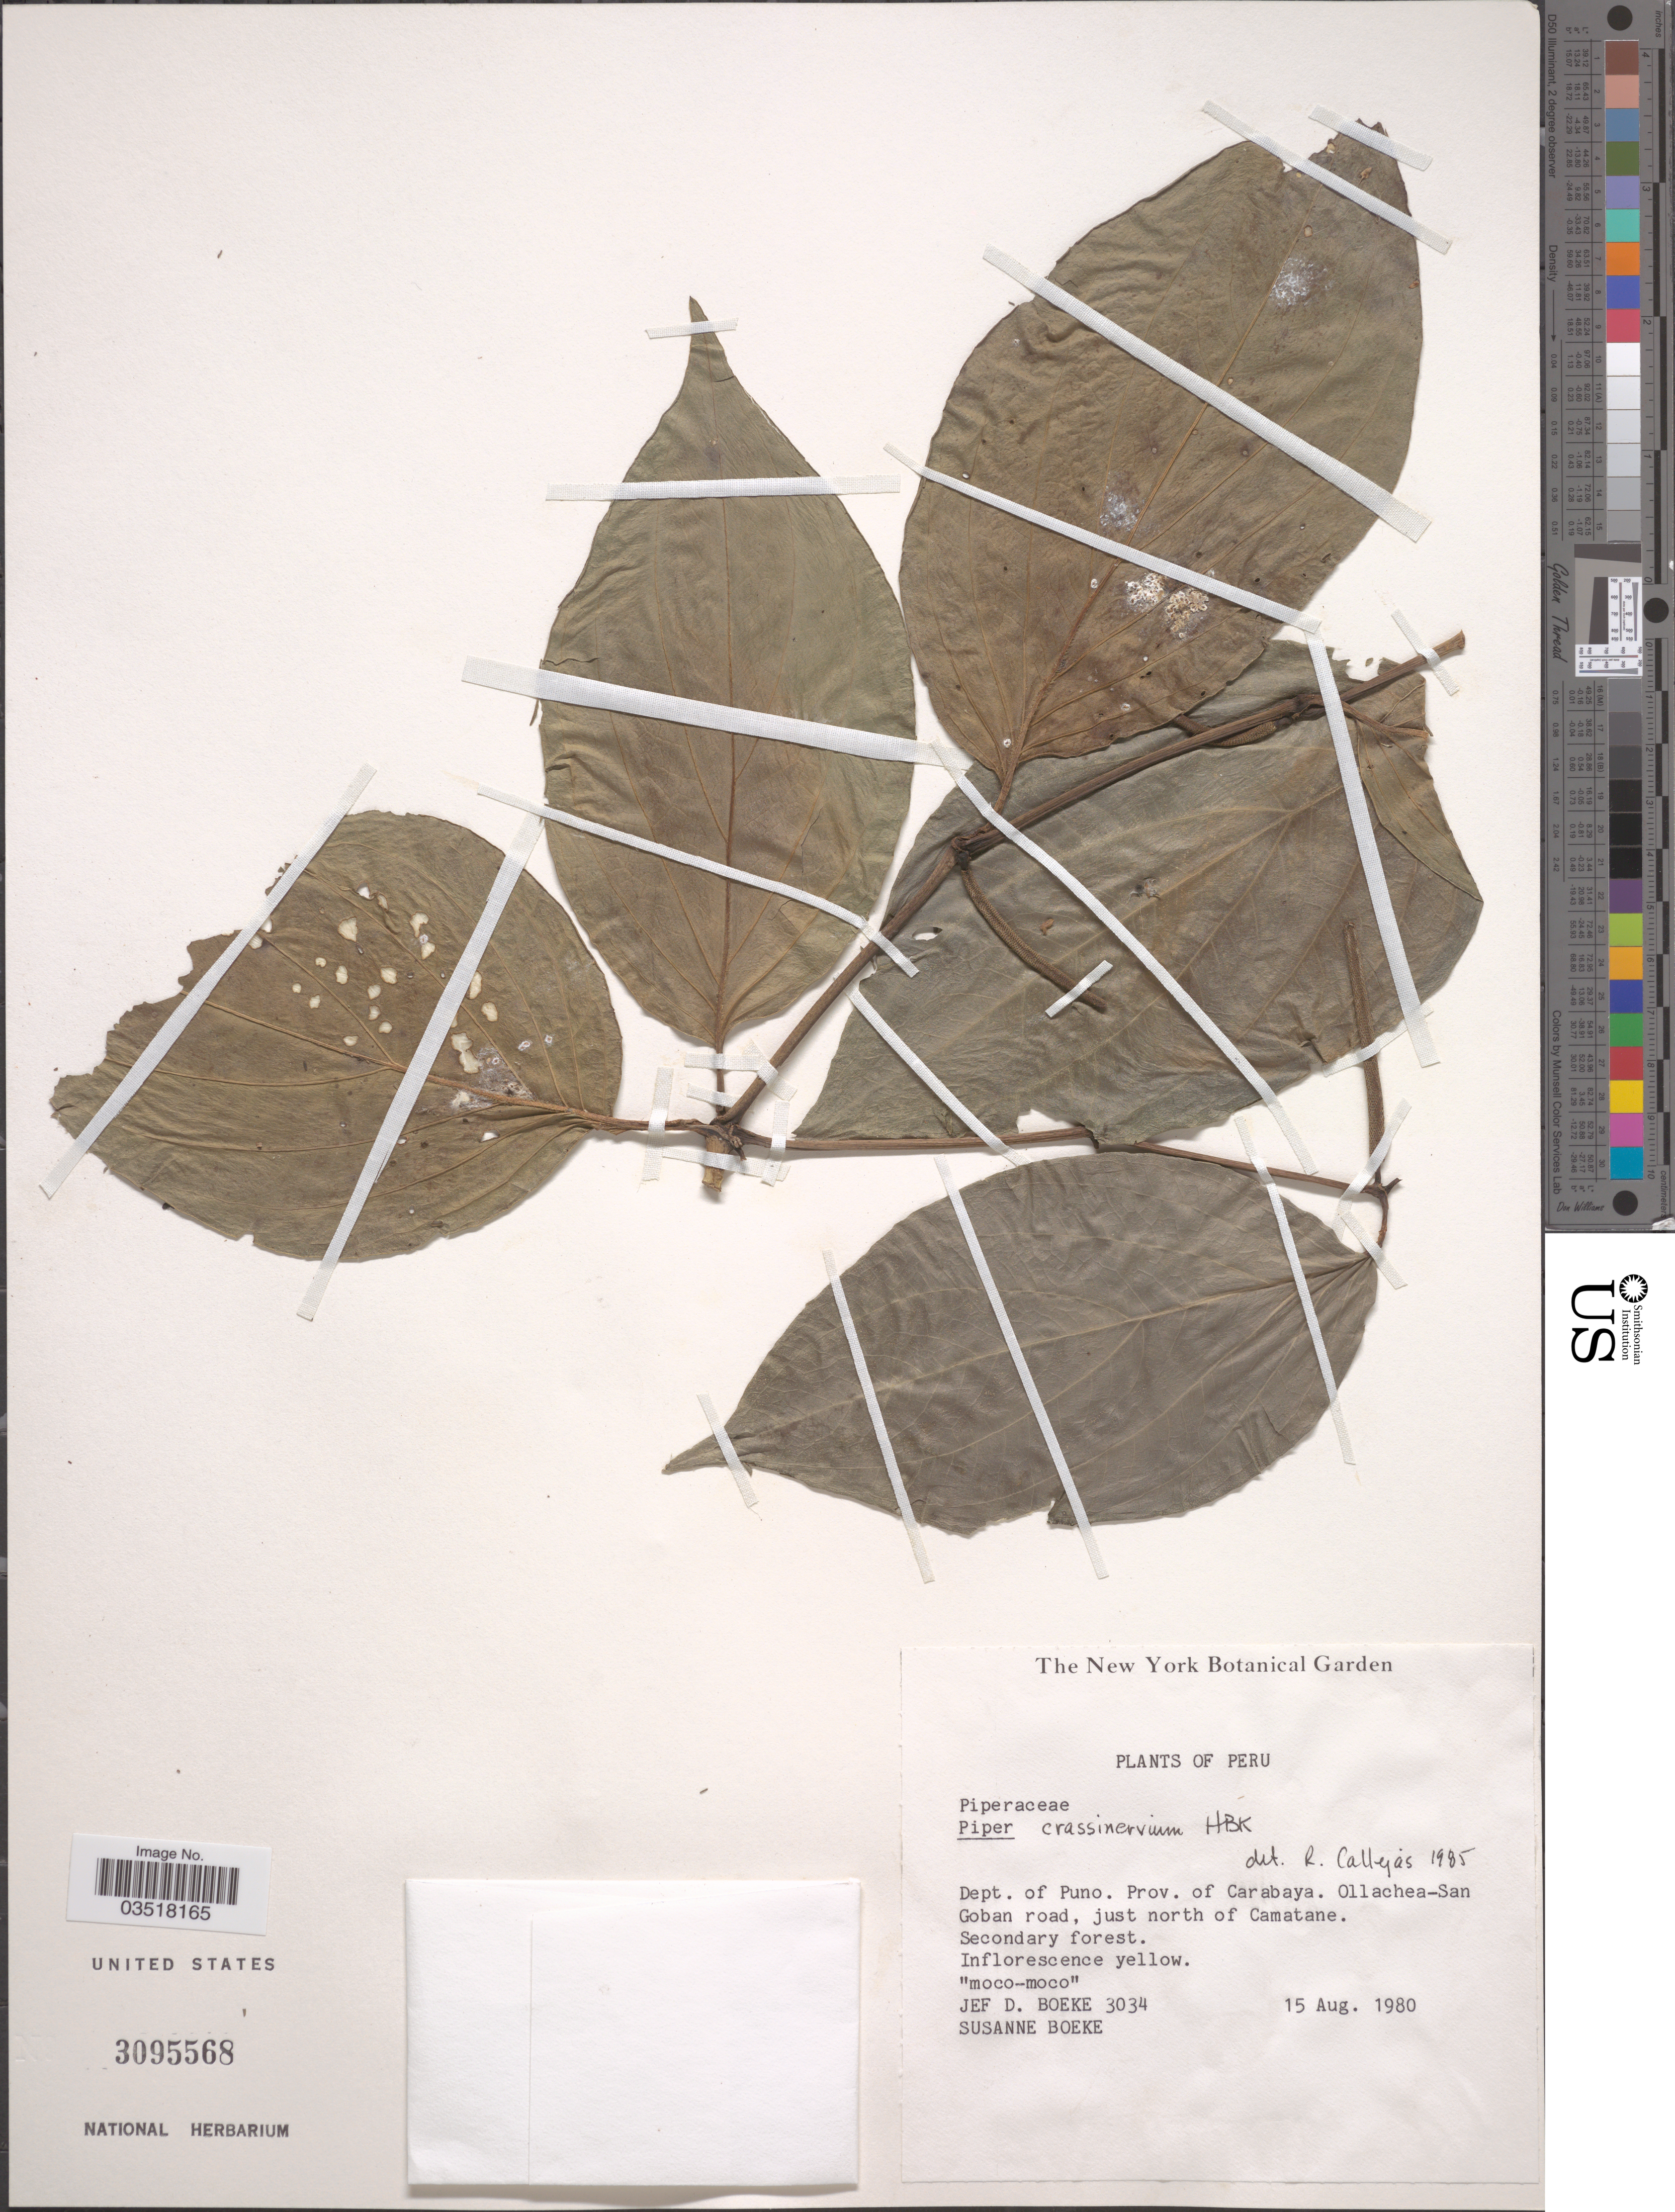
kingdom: Plantae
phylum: Tracheophyta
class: Magnoliopsida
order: Piperales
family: Piperaceae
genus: Piper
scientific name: Piper crassinervium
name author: Kunth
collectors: J. Boeke & S. Boeke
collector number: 3034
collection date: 1980-08-15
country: Peru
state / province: Puno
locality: Dept. of Puno. Prov. of Carabaya. Ollachea-San Goban road, just north of Camatane.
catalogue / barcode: US 3095568